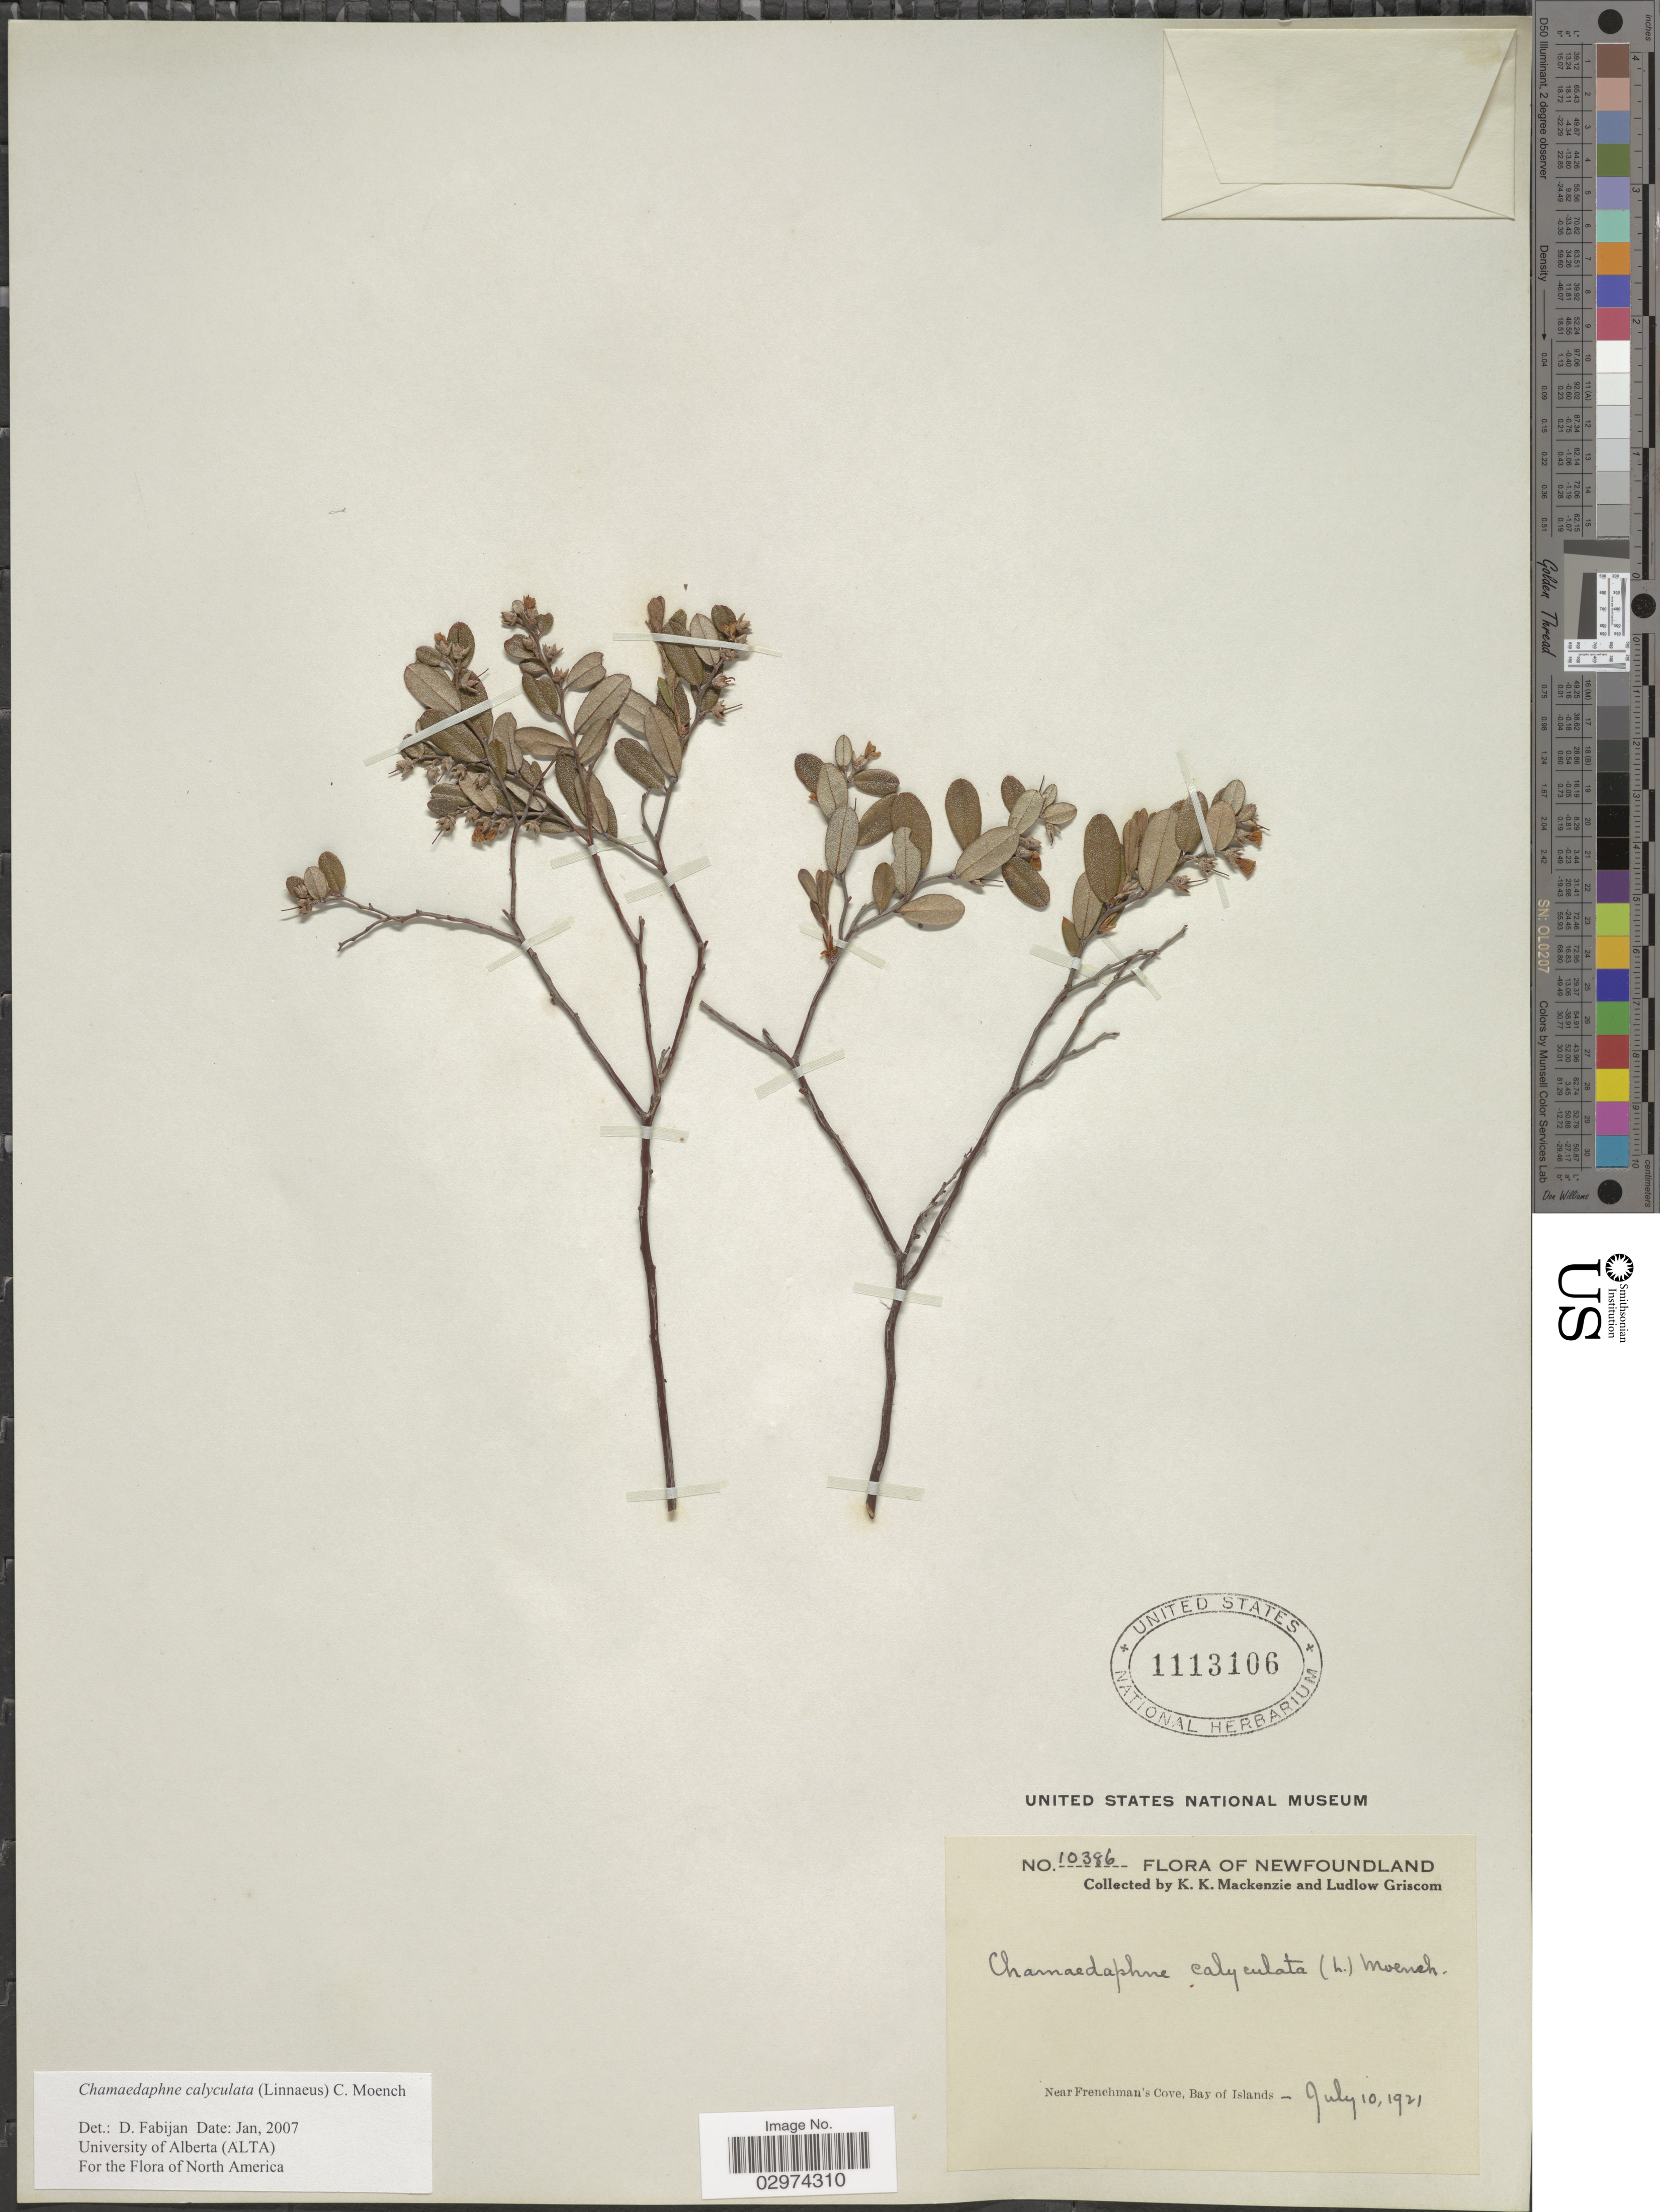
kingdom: Plantae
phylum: Tracheophyta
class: Magnoliopsida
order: Ericales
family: Ericaceae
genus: Chamaedaphne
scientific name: Chamaedaphne calyculata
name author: (L.) Moench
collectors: K. K. Mackenzie & L. Griscom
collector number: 10386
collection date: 1921-07-10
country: Canada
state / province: Newfoundland and Labrador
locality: Near Frenchman's Cove, Bay of Islands.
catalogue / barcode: US 1113106